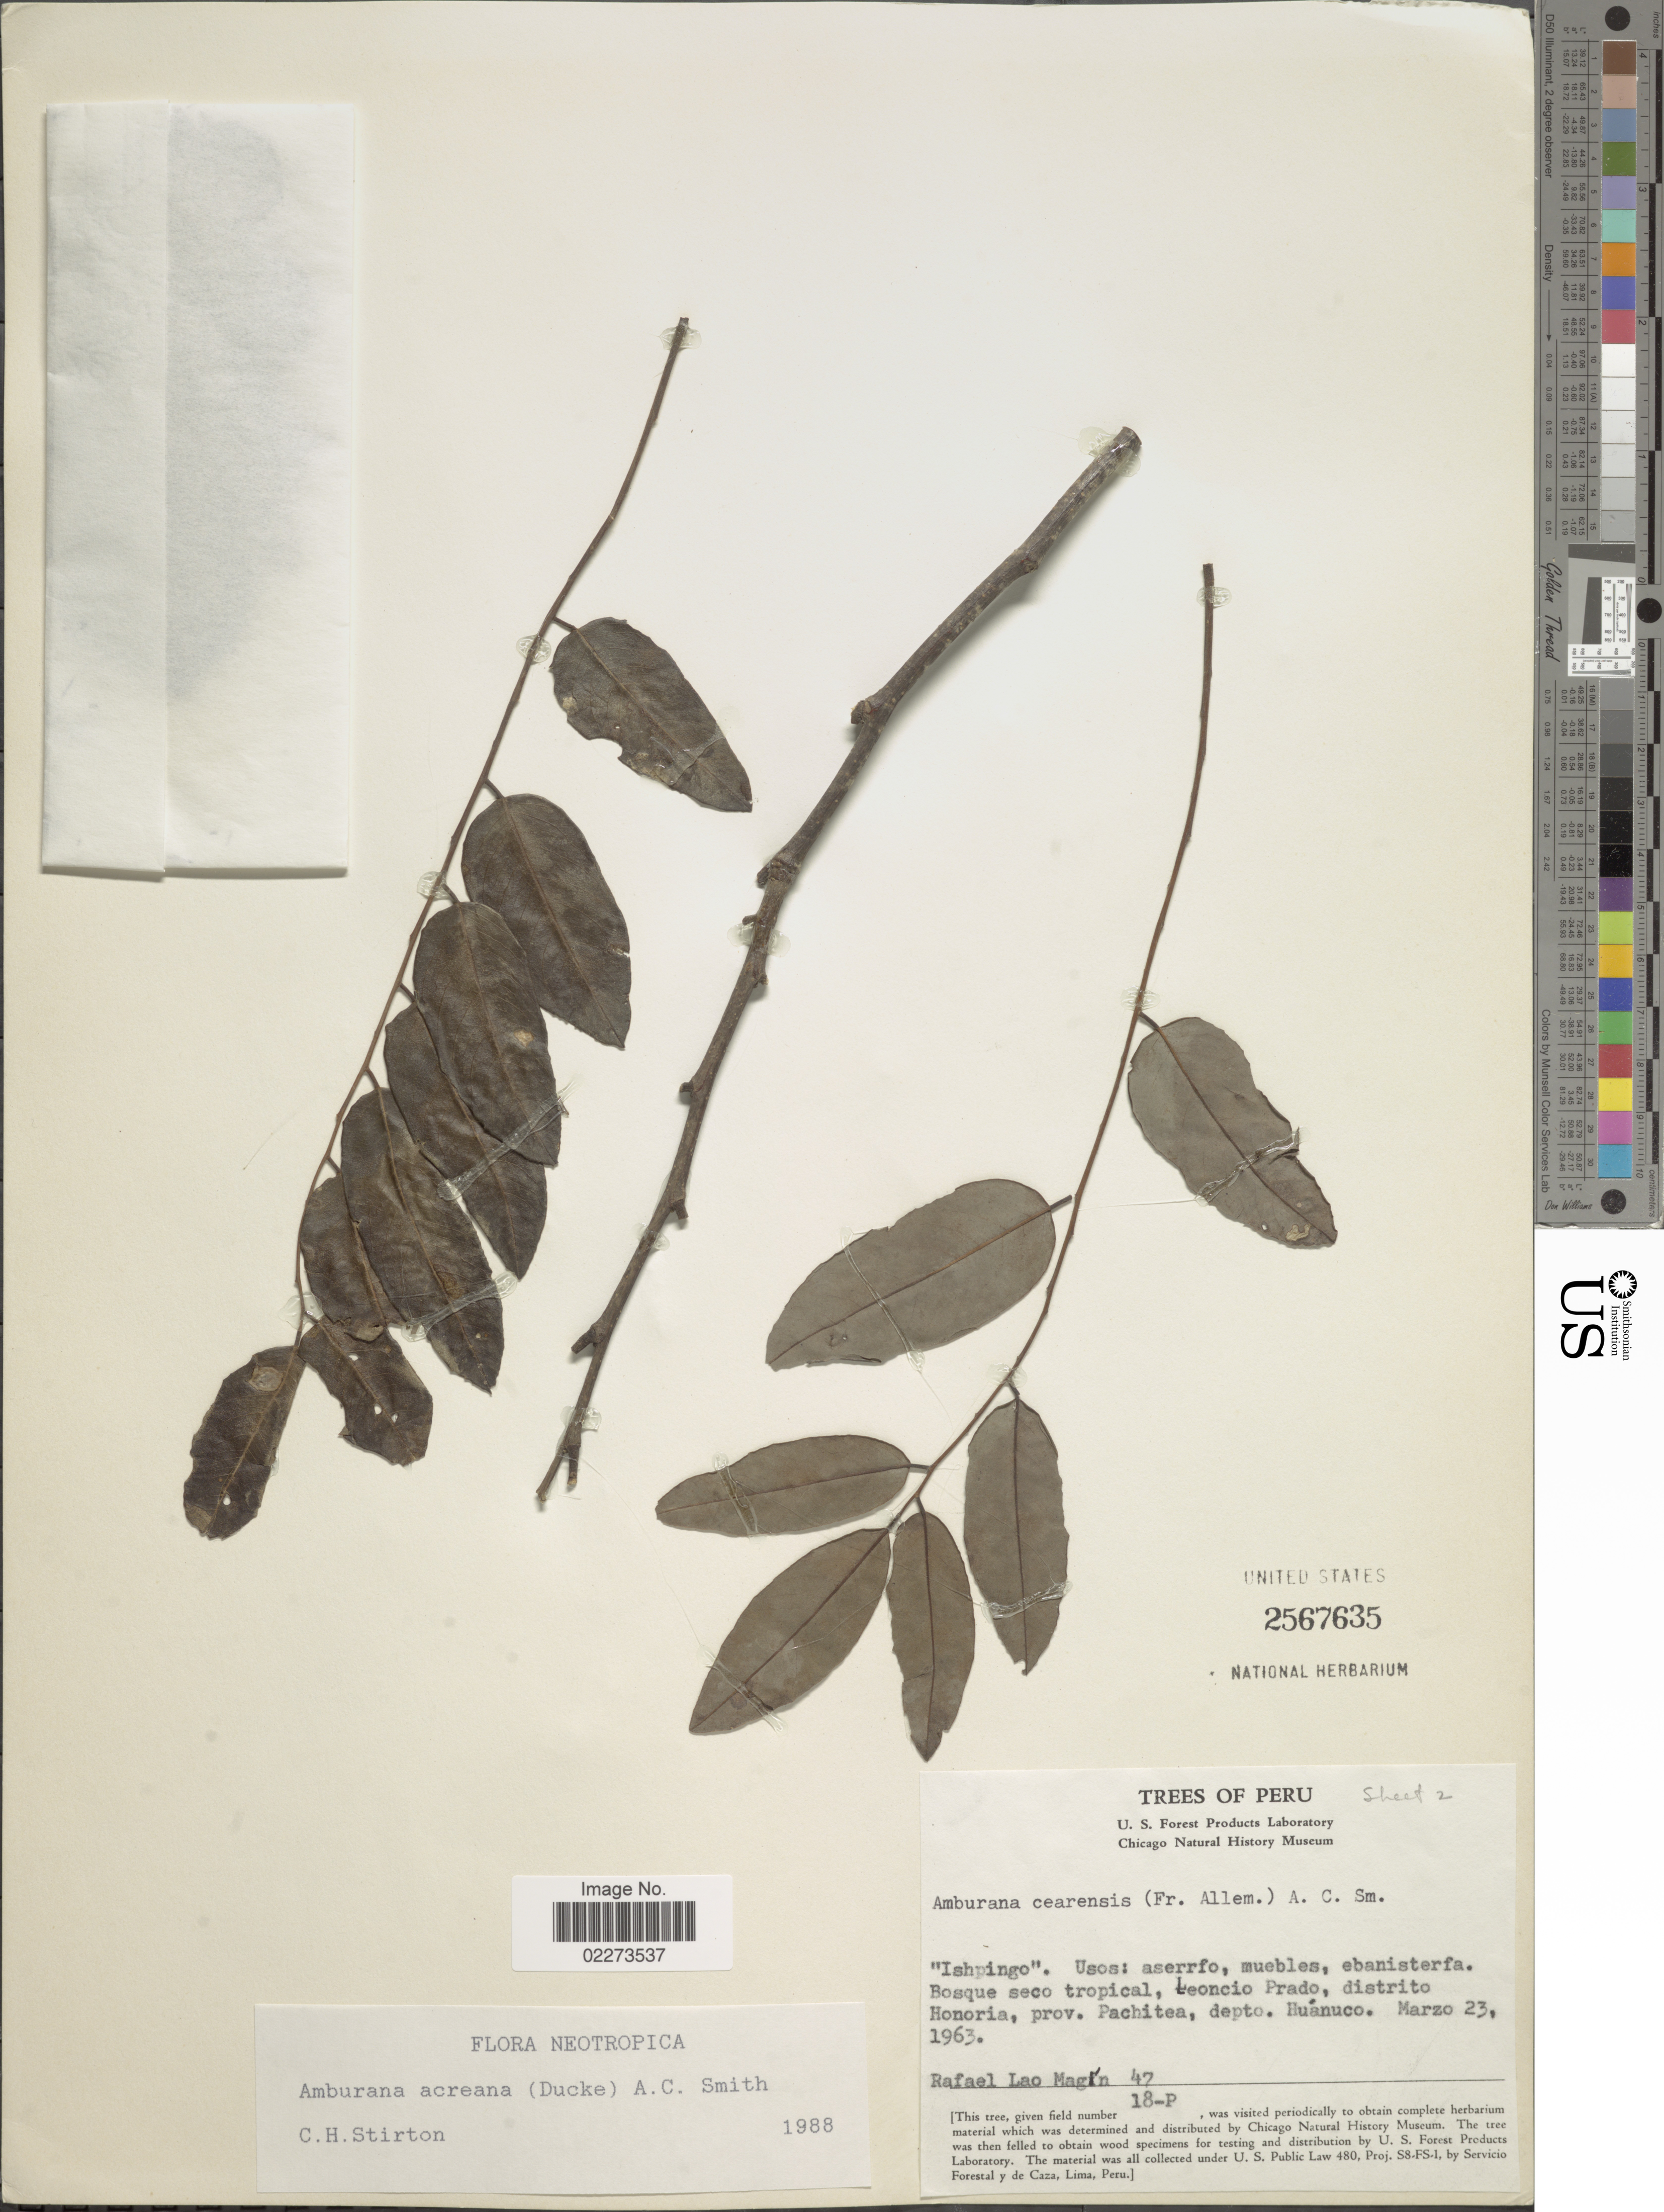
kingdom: Plantae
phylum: Tracheophyta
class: Magnoliopsida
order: Fabales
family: Fabaceae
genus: Amburana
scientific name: Amburana acreana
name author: (Ducke) A.C. Sm.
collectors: R. L. Magin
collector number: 47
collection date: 1963-03-23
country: Peru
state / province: Huánuco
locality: Bosque seco tropical, Leoncio Prado, distrito Honoria, Prov. Pachitea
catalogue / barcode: US 2567635